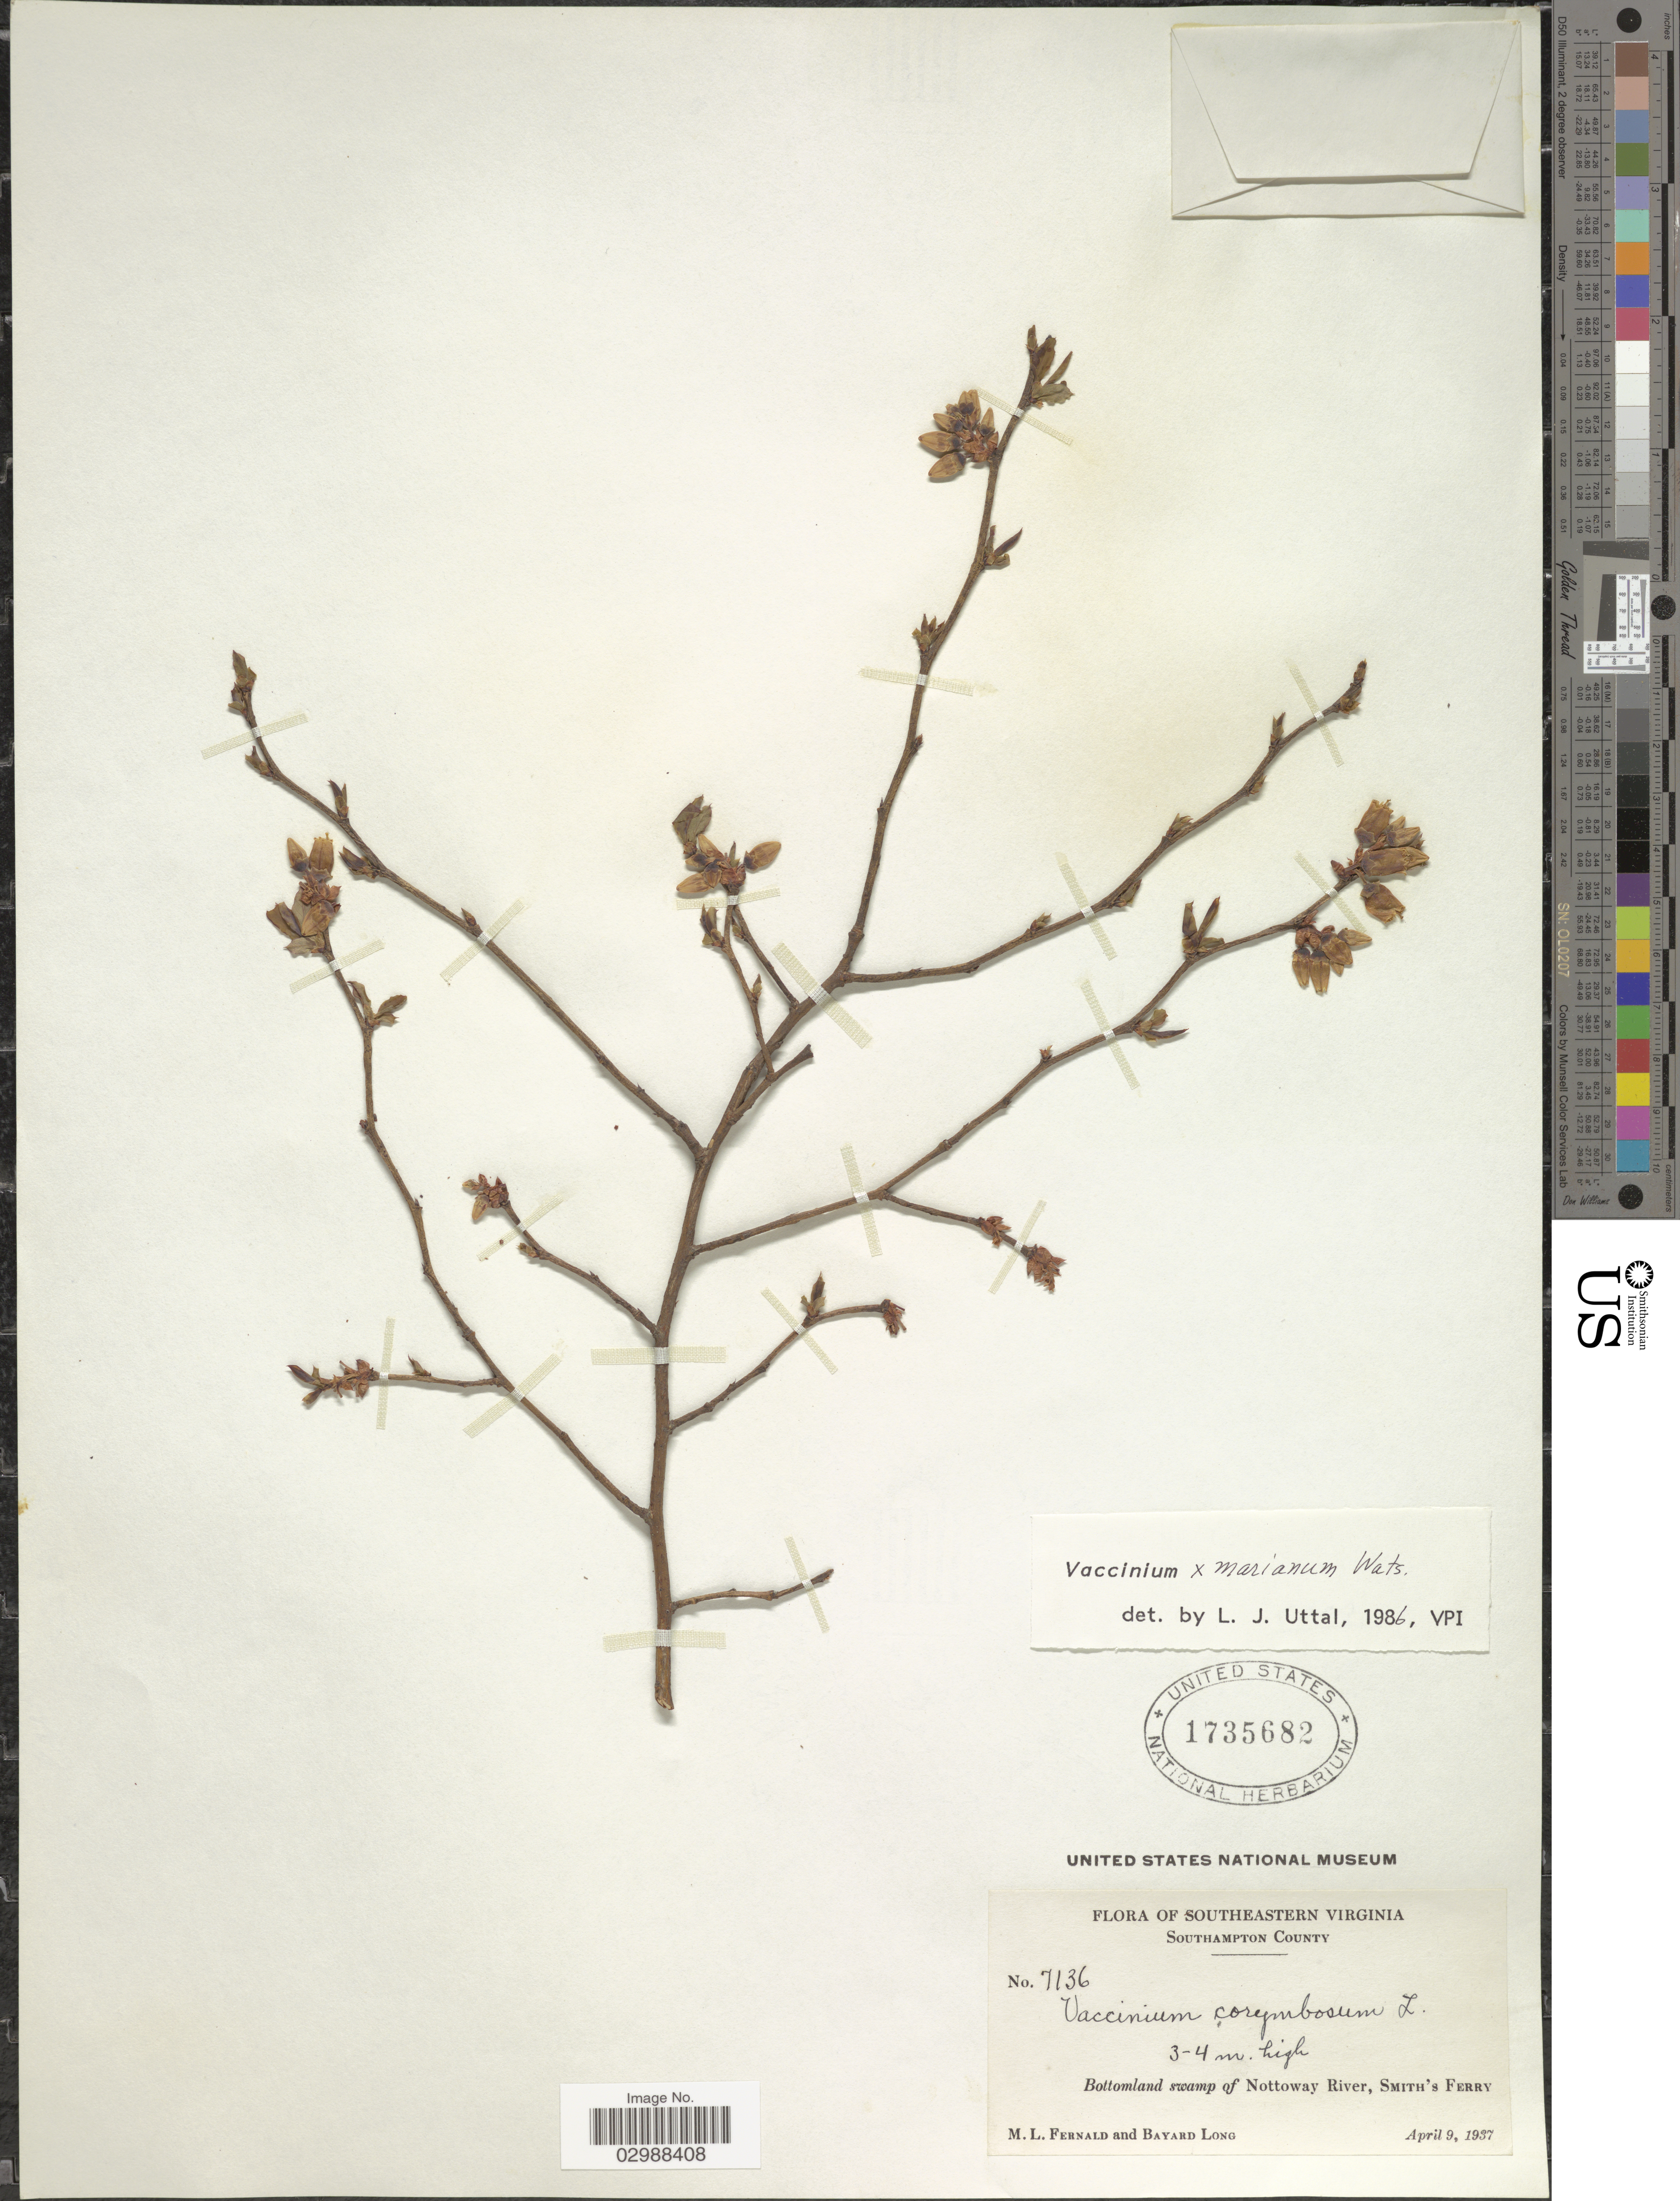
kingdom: Plantae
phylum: Tracheophyta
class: Magnoliopsida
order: Ericales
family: Ericaceae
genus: Vaccinium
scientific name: Vaccinium x marianum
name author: P. Watson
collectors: M. L. Fernald & B. Long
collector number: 7136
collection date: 1937-04-09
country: United States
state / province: Virginia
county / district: Southampton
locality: Southeastern Virginia. Southampton County. Bottomland swamp of Nottoway River, Smith's Ferry.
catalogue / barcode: US 1735682